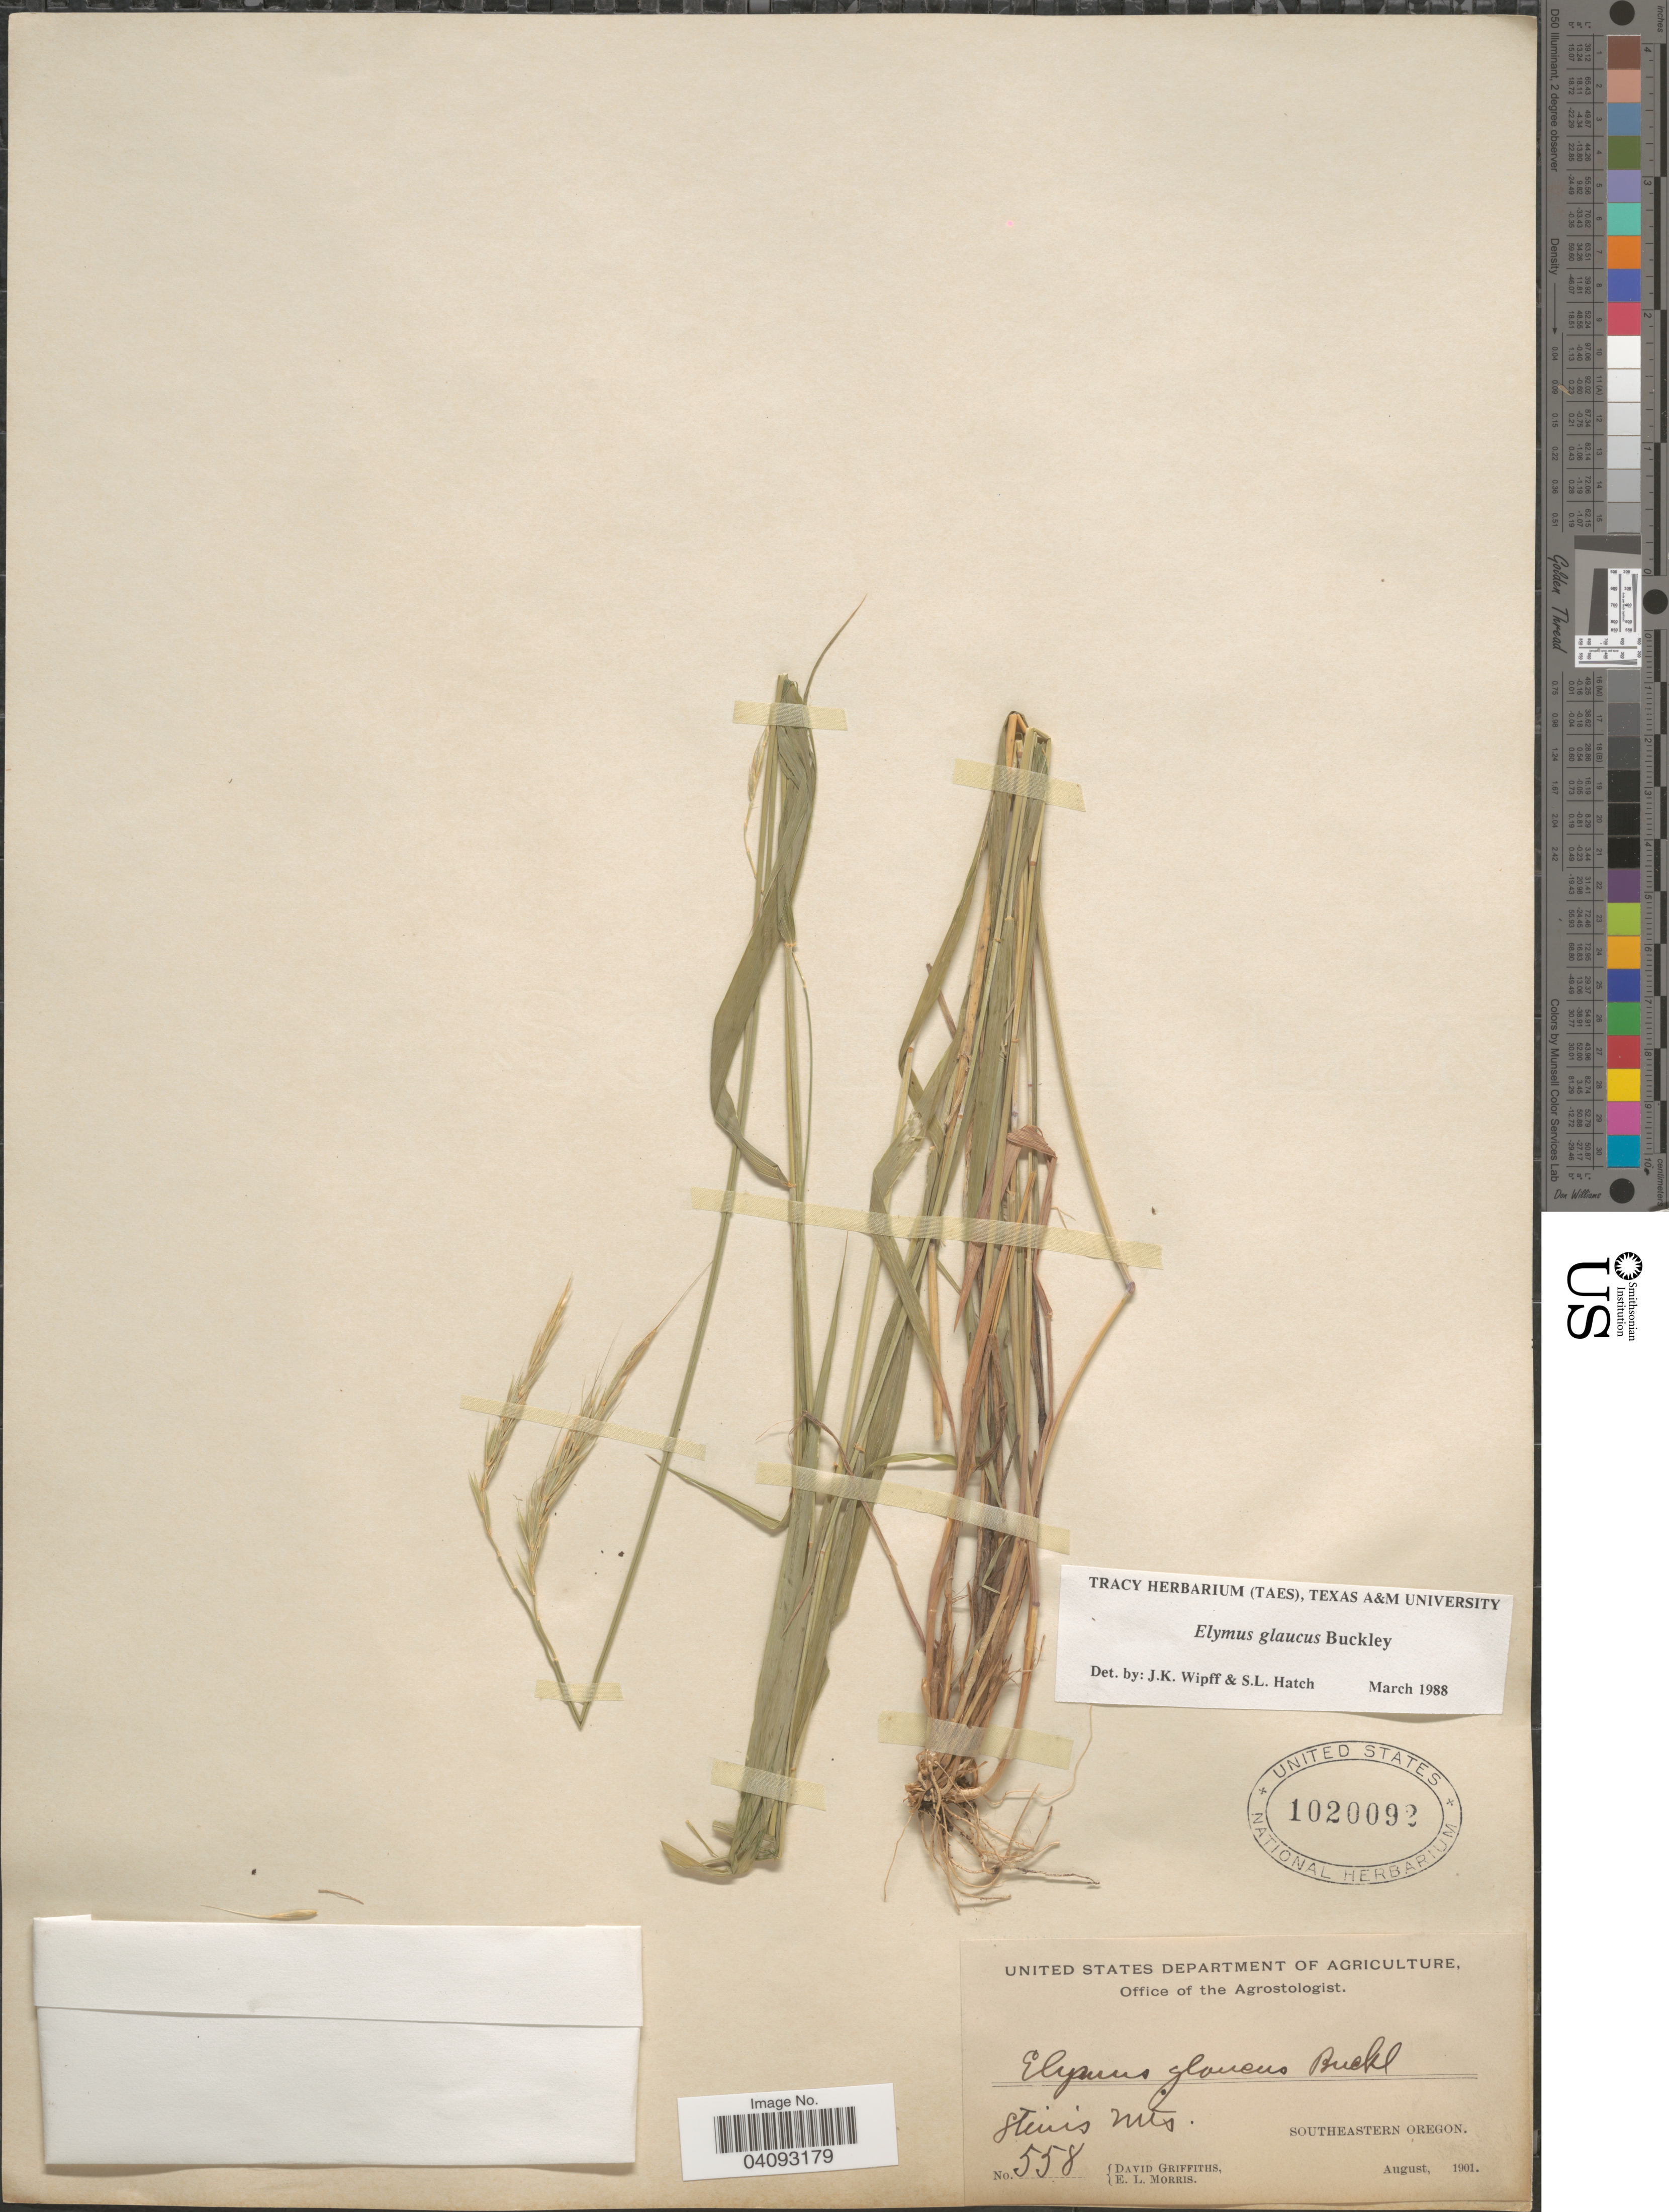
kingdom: Plantae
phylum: Tracheophyta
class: Liliopsida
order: Poales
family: Poaceae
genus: Elymus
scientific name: Elymus glaucus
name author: Buckley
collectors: D. Griffiths & E. Morris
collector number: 558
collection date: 1901-08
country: United States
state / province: Oregon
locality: Stein's Mts. Southeastern Oregon.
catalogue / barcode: US 1020092